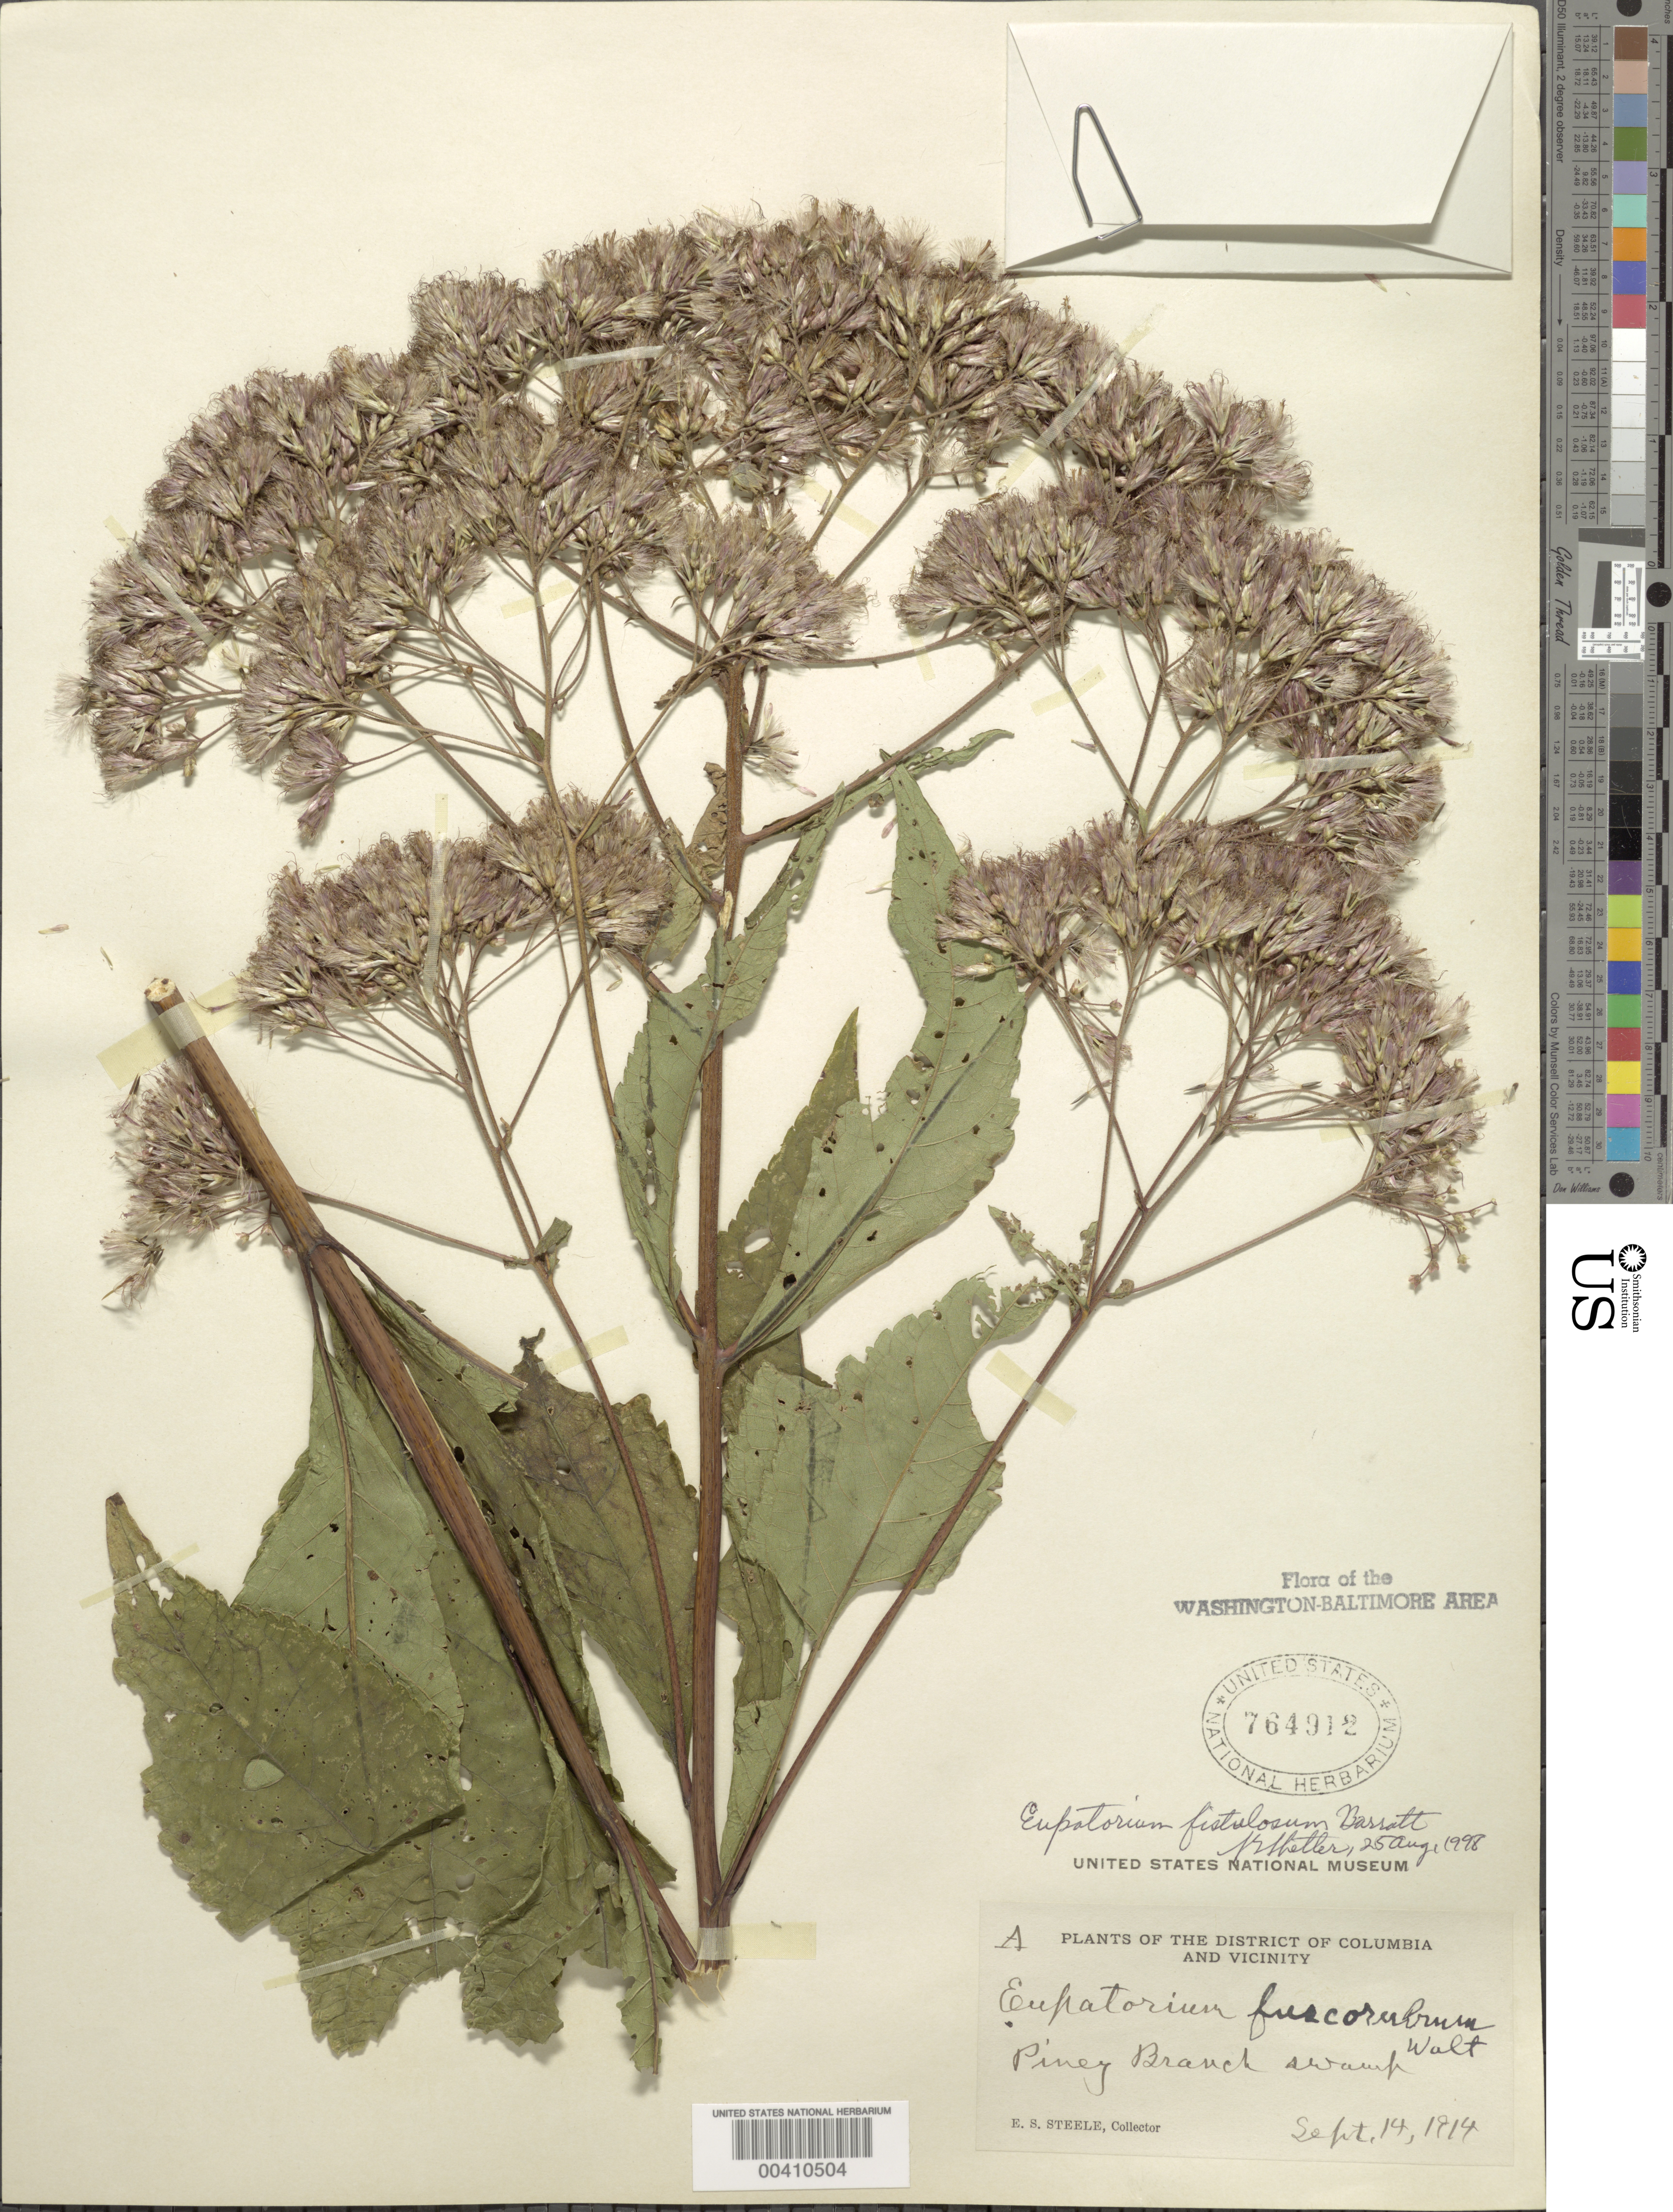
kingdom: Plantae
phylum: Tracheophyta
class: Magnoliopsida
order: Asterales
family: Asteraceae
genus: Eupatorium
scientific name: Eupatorium fistulosum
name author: Barratt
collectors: E. Steele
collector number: A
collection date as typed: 14 Sep 1914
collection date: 1914-09-14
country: United States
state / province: District of Columbia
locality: Piney Branch Rock Creek Park & vicinity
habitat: Swamp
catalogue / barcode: US 764912